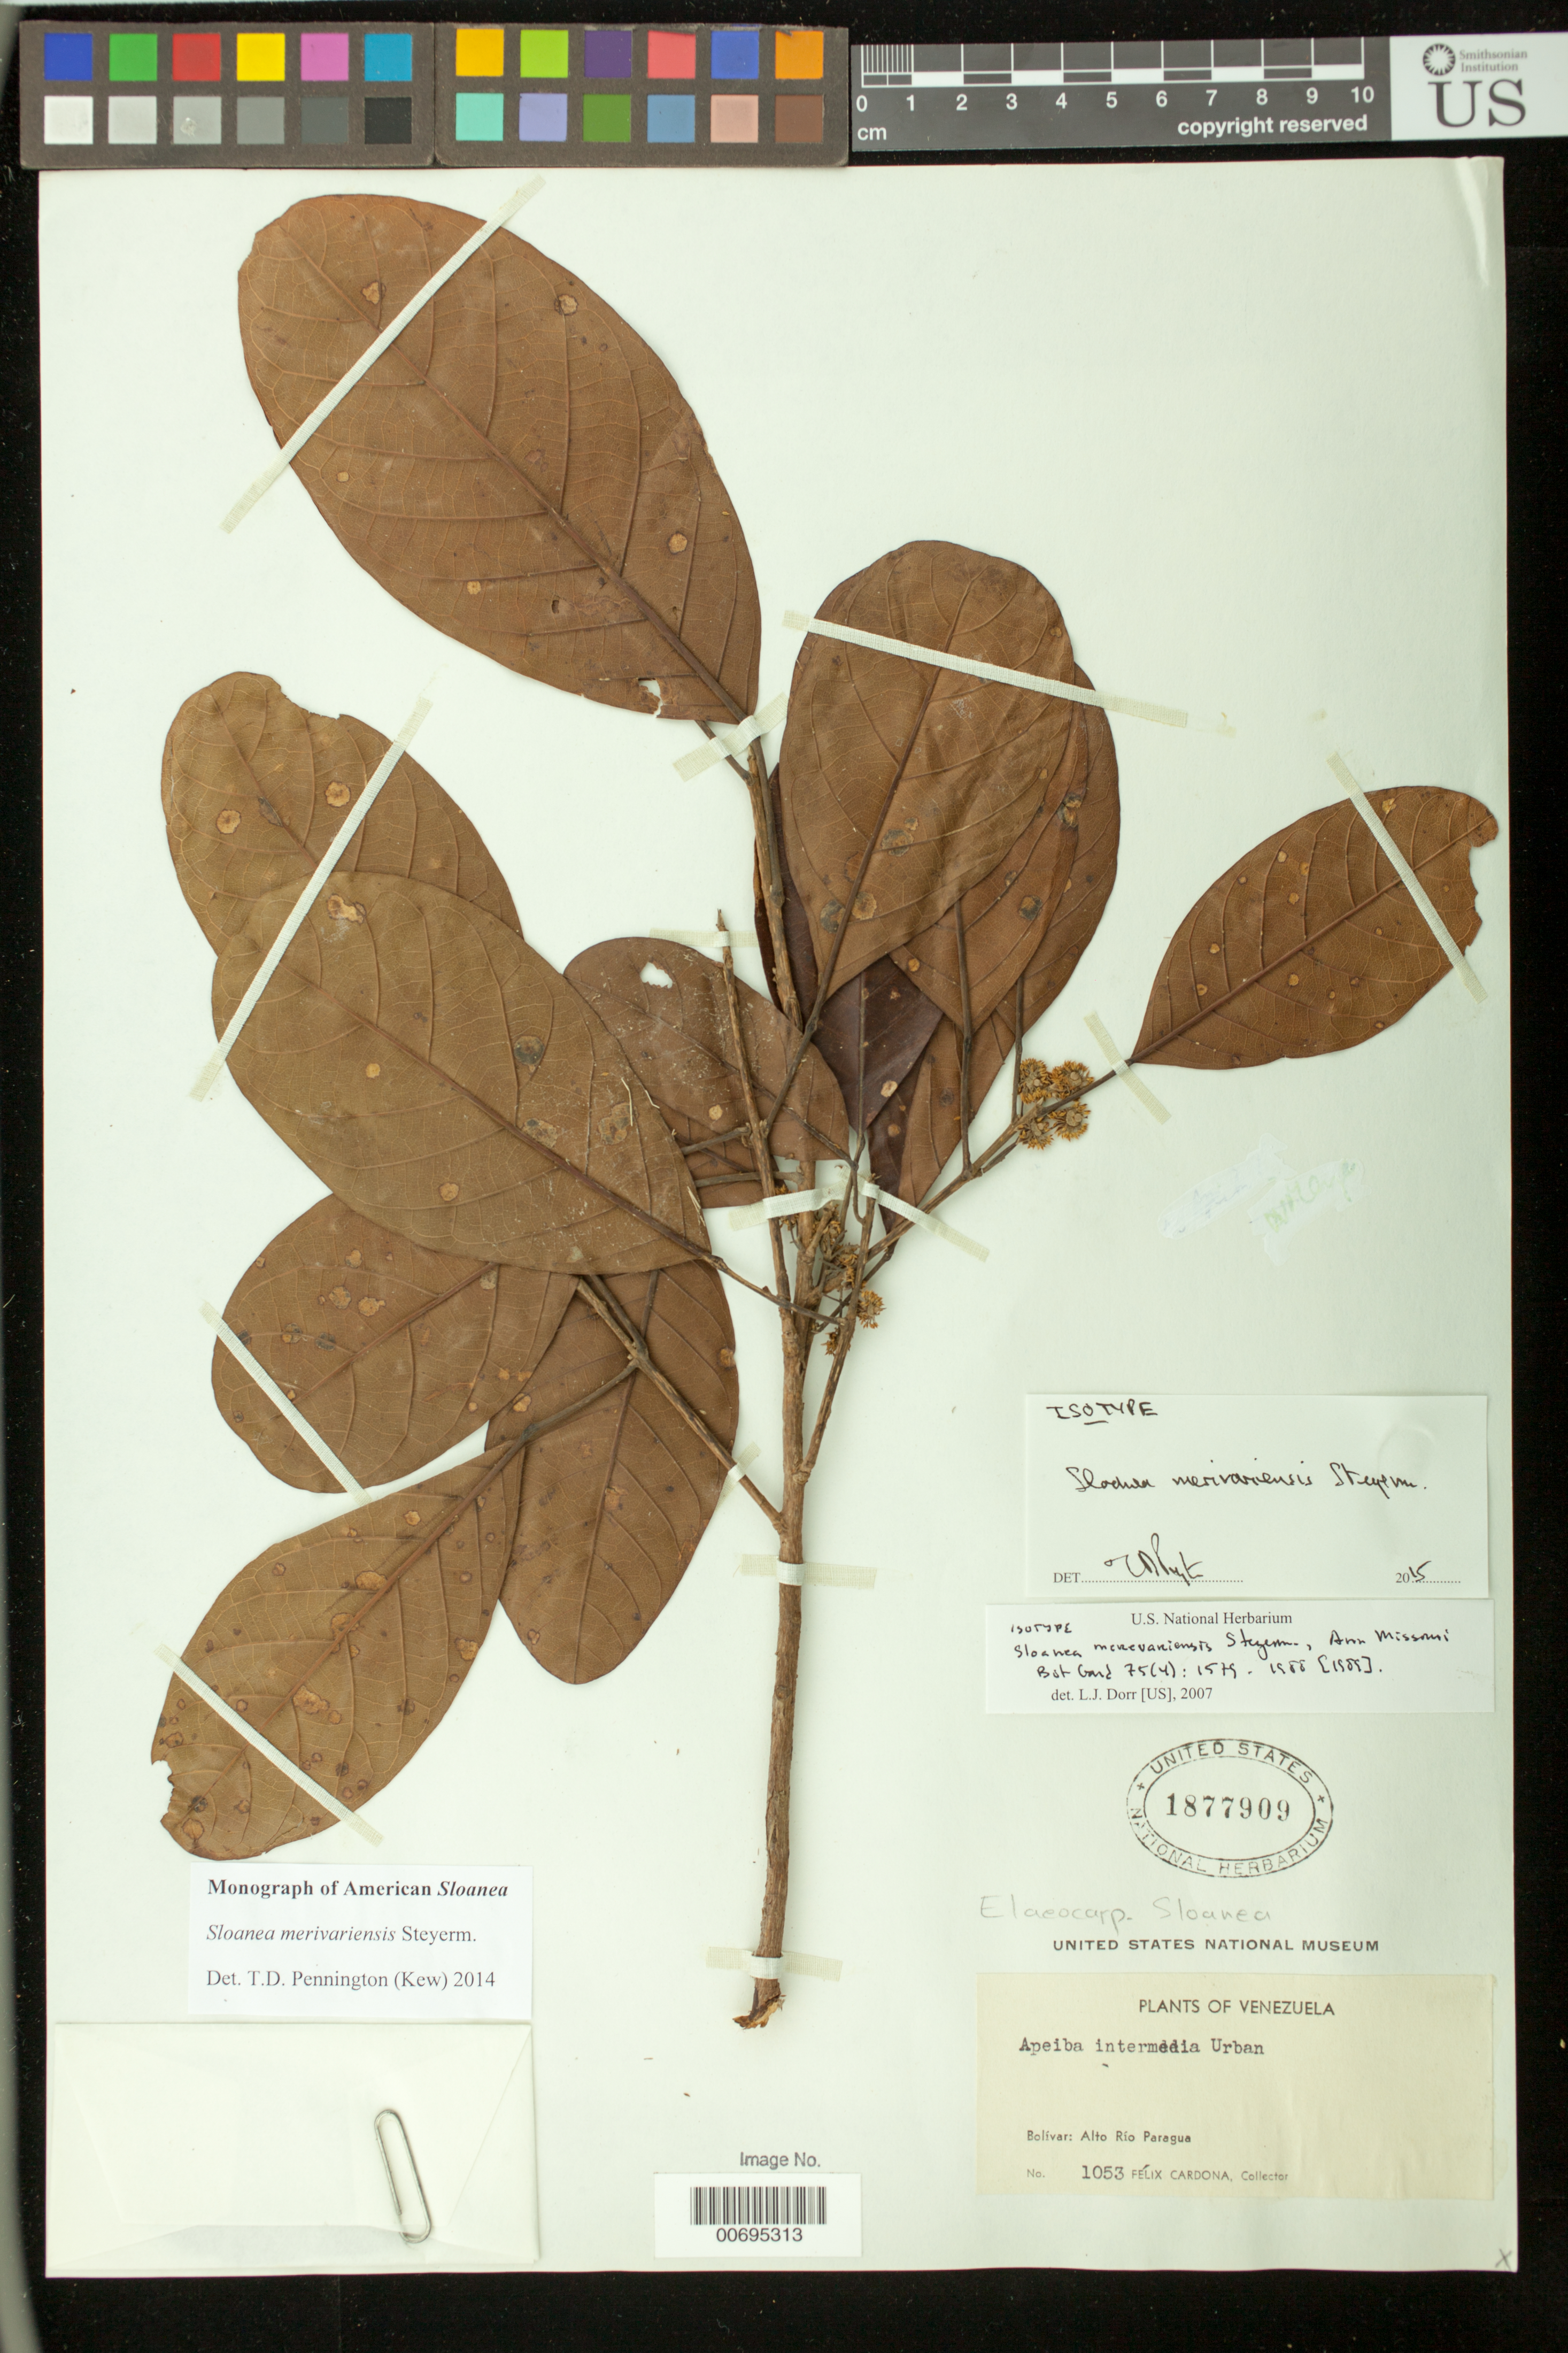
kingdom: Plantae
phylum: Tracheophyta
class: Magnoliopsida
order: Oxalidales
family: Elaeocarpaceae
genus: Sloanea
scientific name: Sloanea merevariensis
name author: Pittier ex Steyerm.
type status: Isotype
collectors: F. Cardona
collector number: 1053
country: Venezuela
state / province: Bolívar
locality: Bolívar: Alto Río Paragua. [Protologue, "TYPE: Venezuela. Bolívar: Alto Río Guaña (Merevari) near Brazil frontier, without date, Felix Cardona 1051 (also numbered 1053, 1055) (holotype, F; isotypes, US, VEN)"]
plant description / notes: Protologue, "TYPE: Venezuela. Bolívar: Alto Río Guaña (Merevari) near Brazil frontier, without date, Felix Cardona 1051 (also numbered 1053, 1055) (holotype, F; isotypes, US, VEN)". Holotype at F is numbered 1053, with locality "Alto Rio Paragua"; US isotype bears same data. [Both F & US specimens were distributed as Apeiba intermedia Urban; perhaps represent labeling errors? A specimen at VEN, annotated as "tipo" and possibly intended as the holotype by Pittier, is numbered 1051 and bears the locality data cited in protologue.]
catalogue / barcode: US 1877909